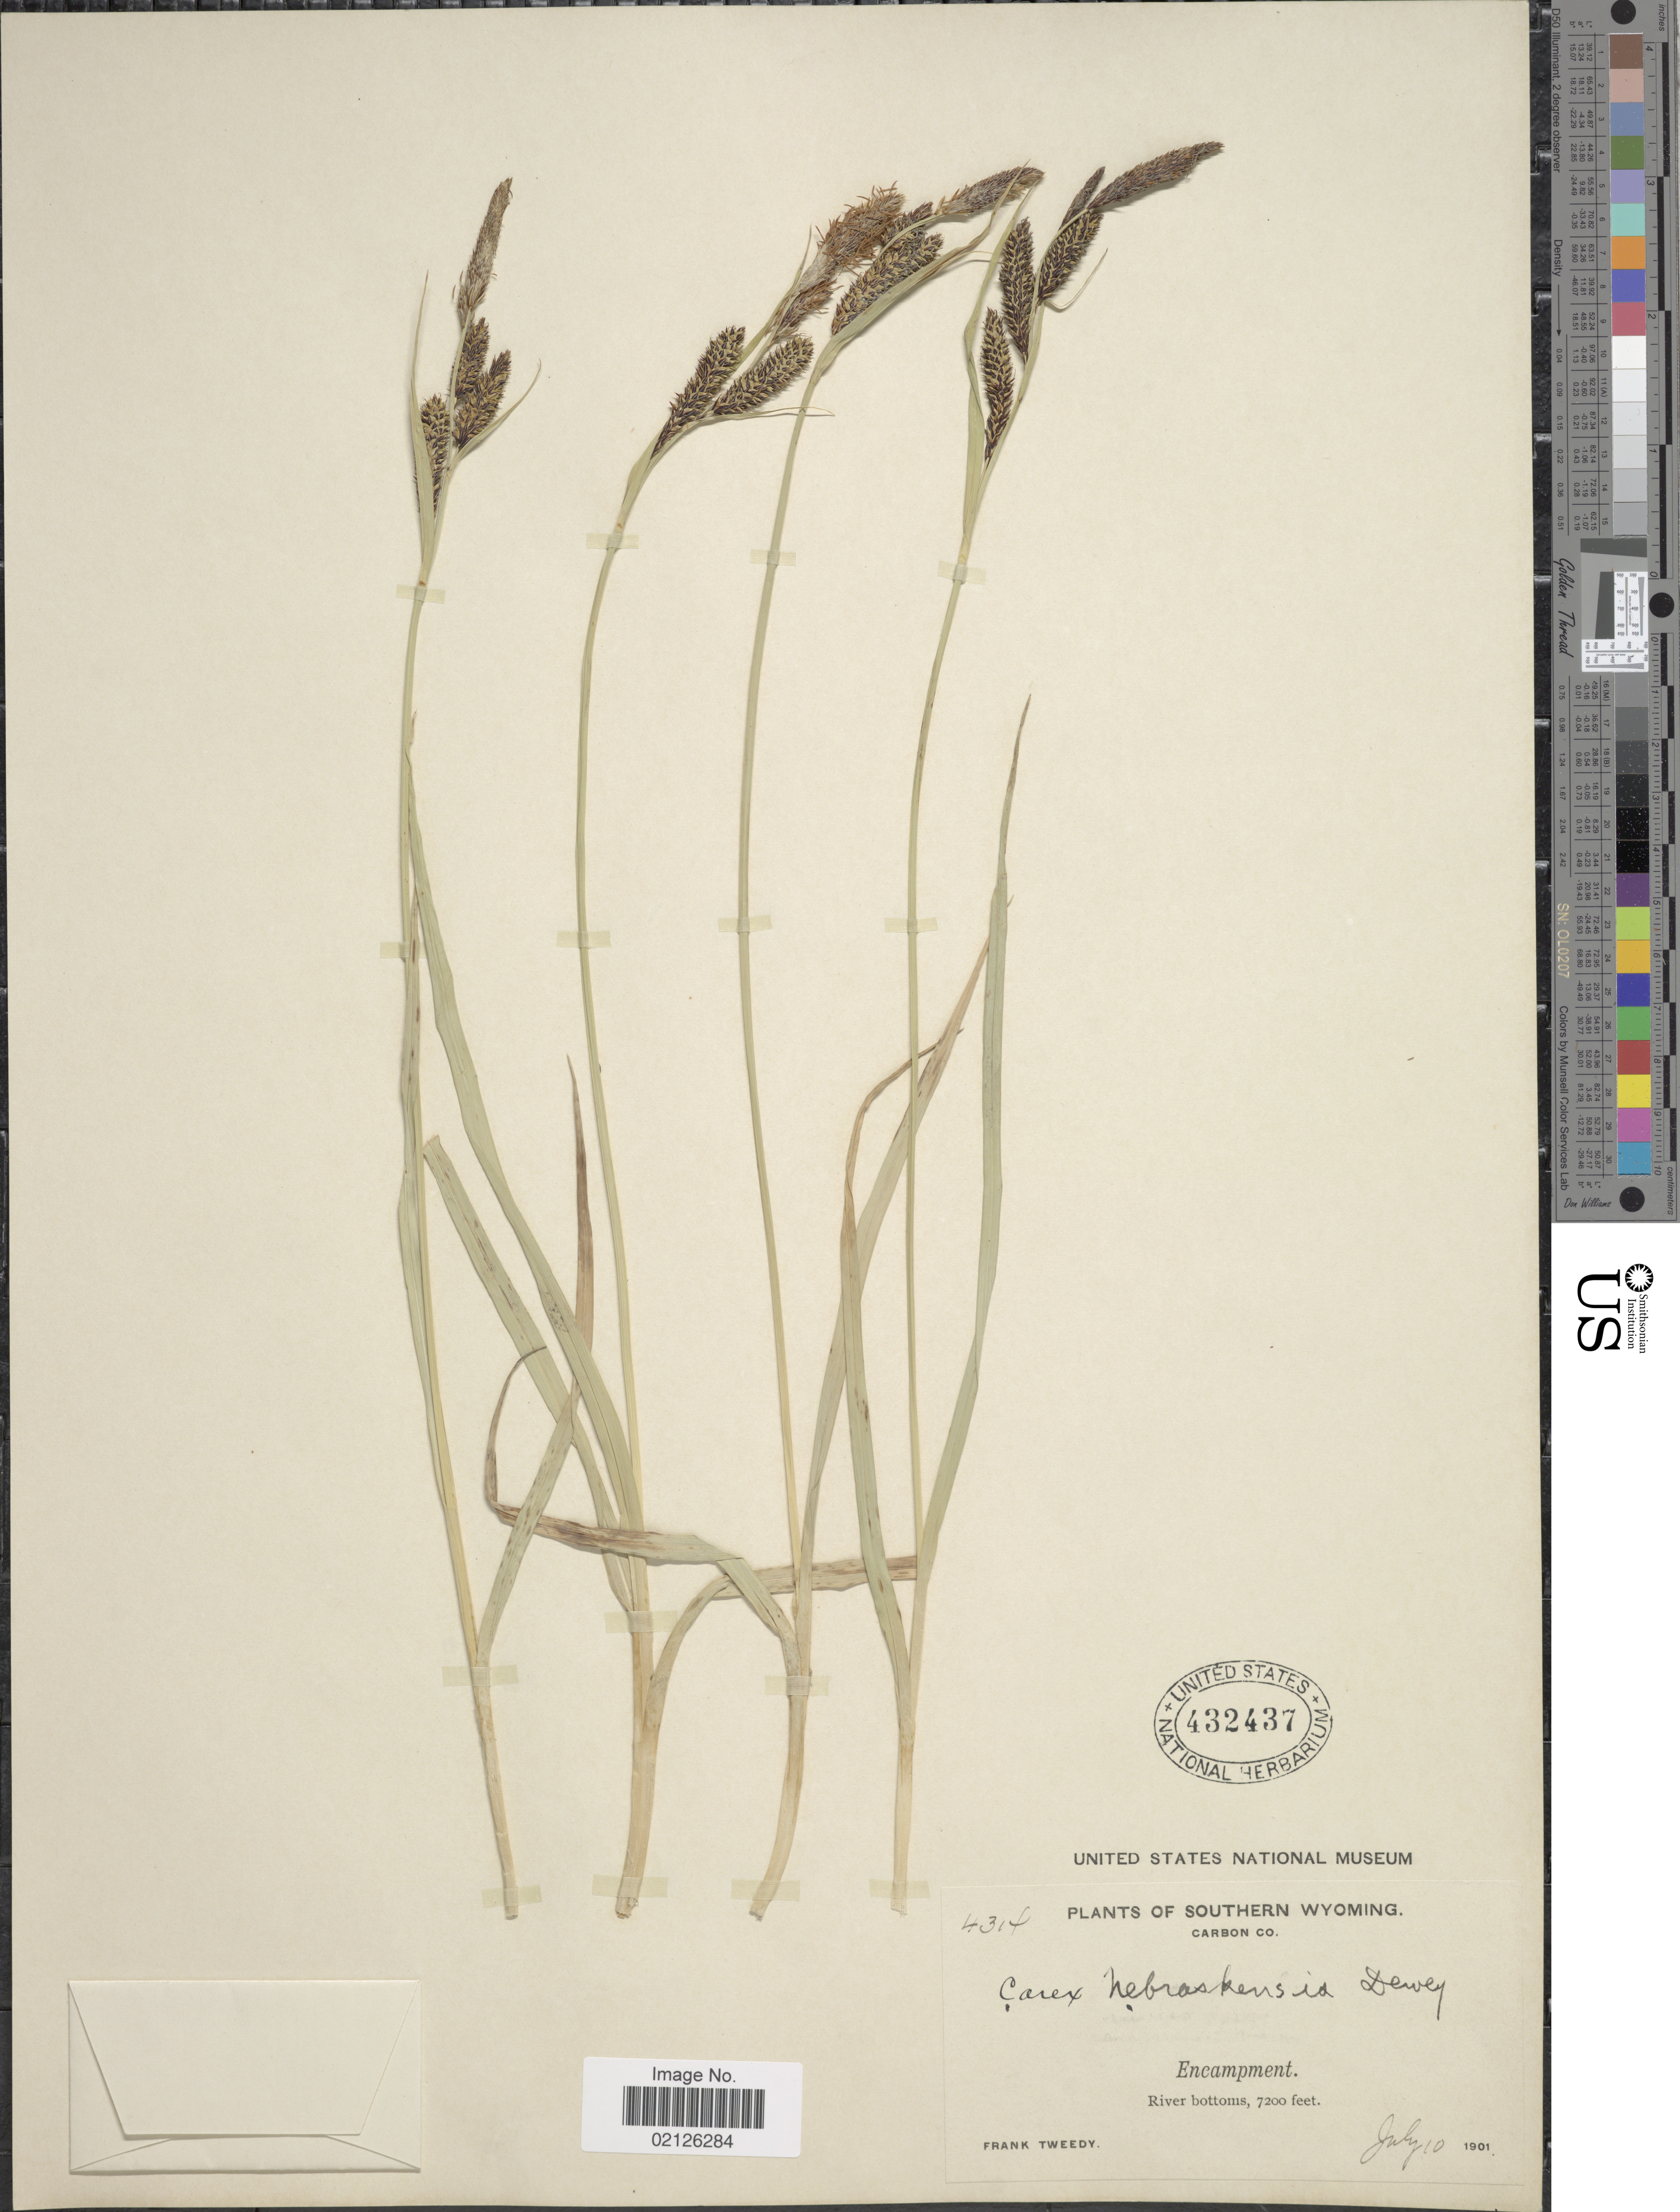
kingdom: Plantae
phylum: Tracheophyta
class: Liliopsida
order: Poales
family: Cyperaceae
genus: Carex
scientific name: Carex nebrascensis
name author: Dewey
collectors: F. Tweedy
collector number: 4314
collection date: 1901-07-10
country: United States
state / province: Wyoming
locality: Carbon Co., Encampment, River bottoms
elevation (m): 2195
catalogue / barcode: US 432437